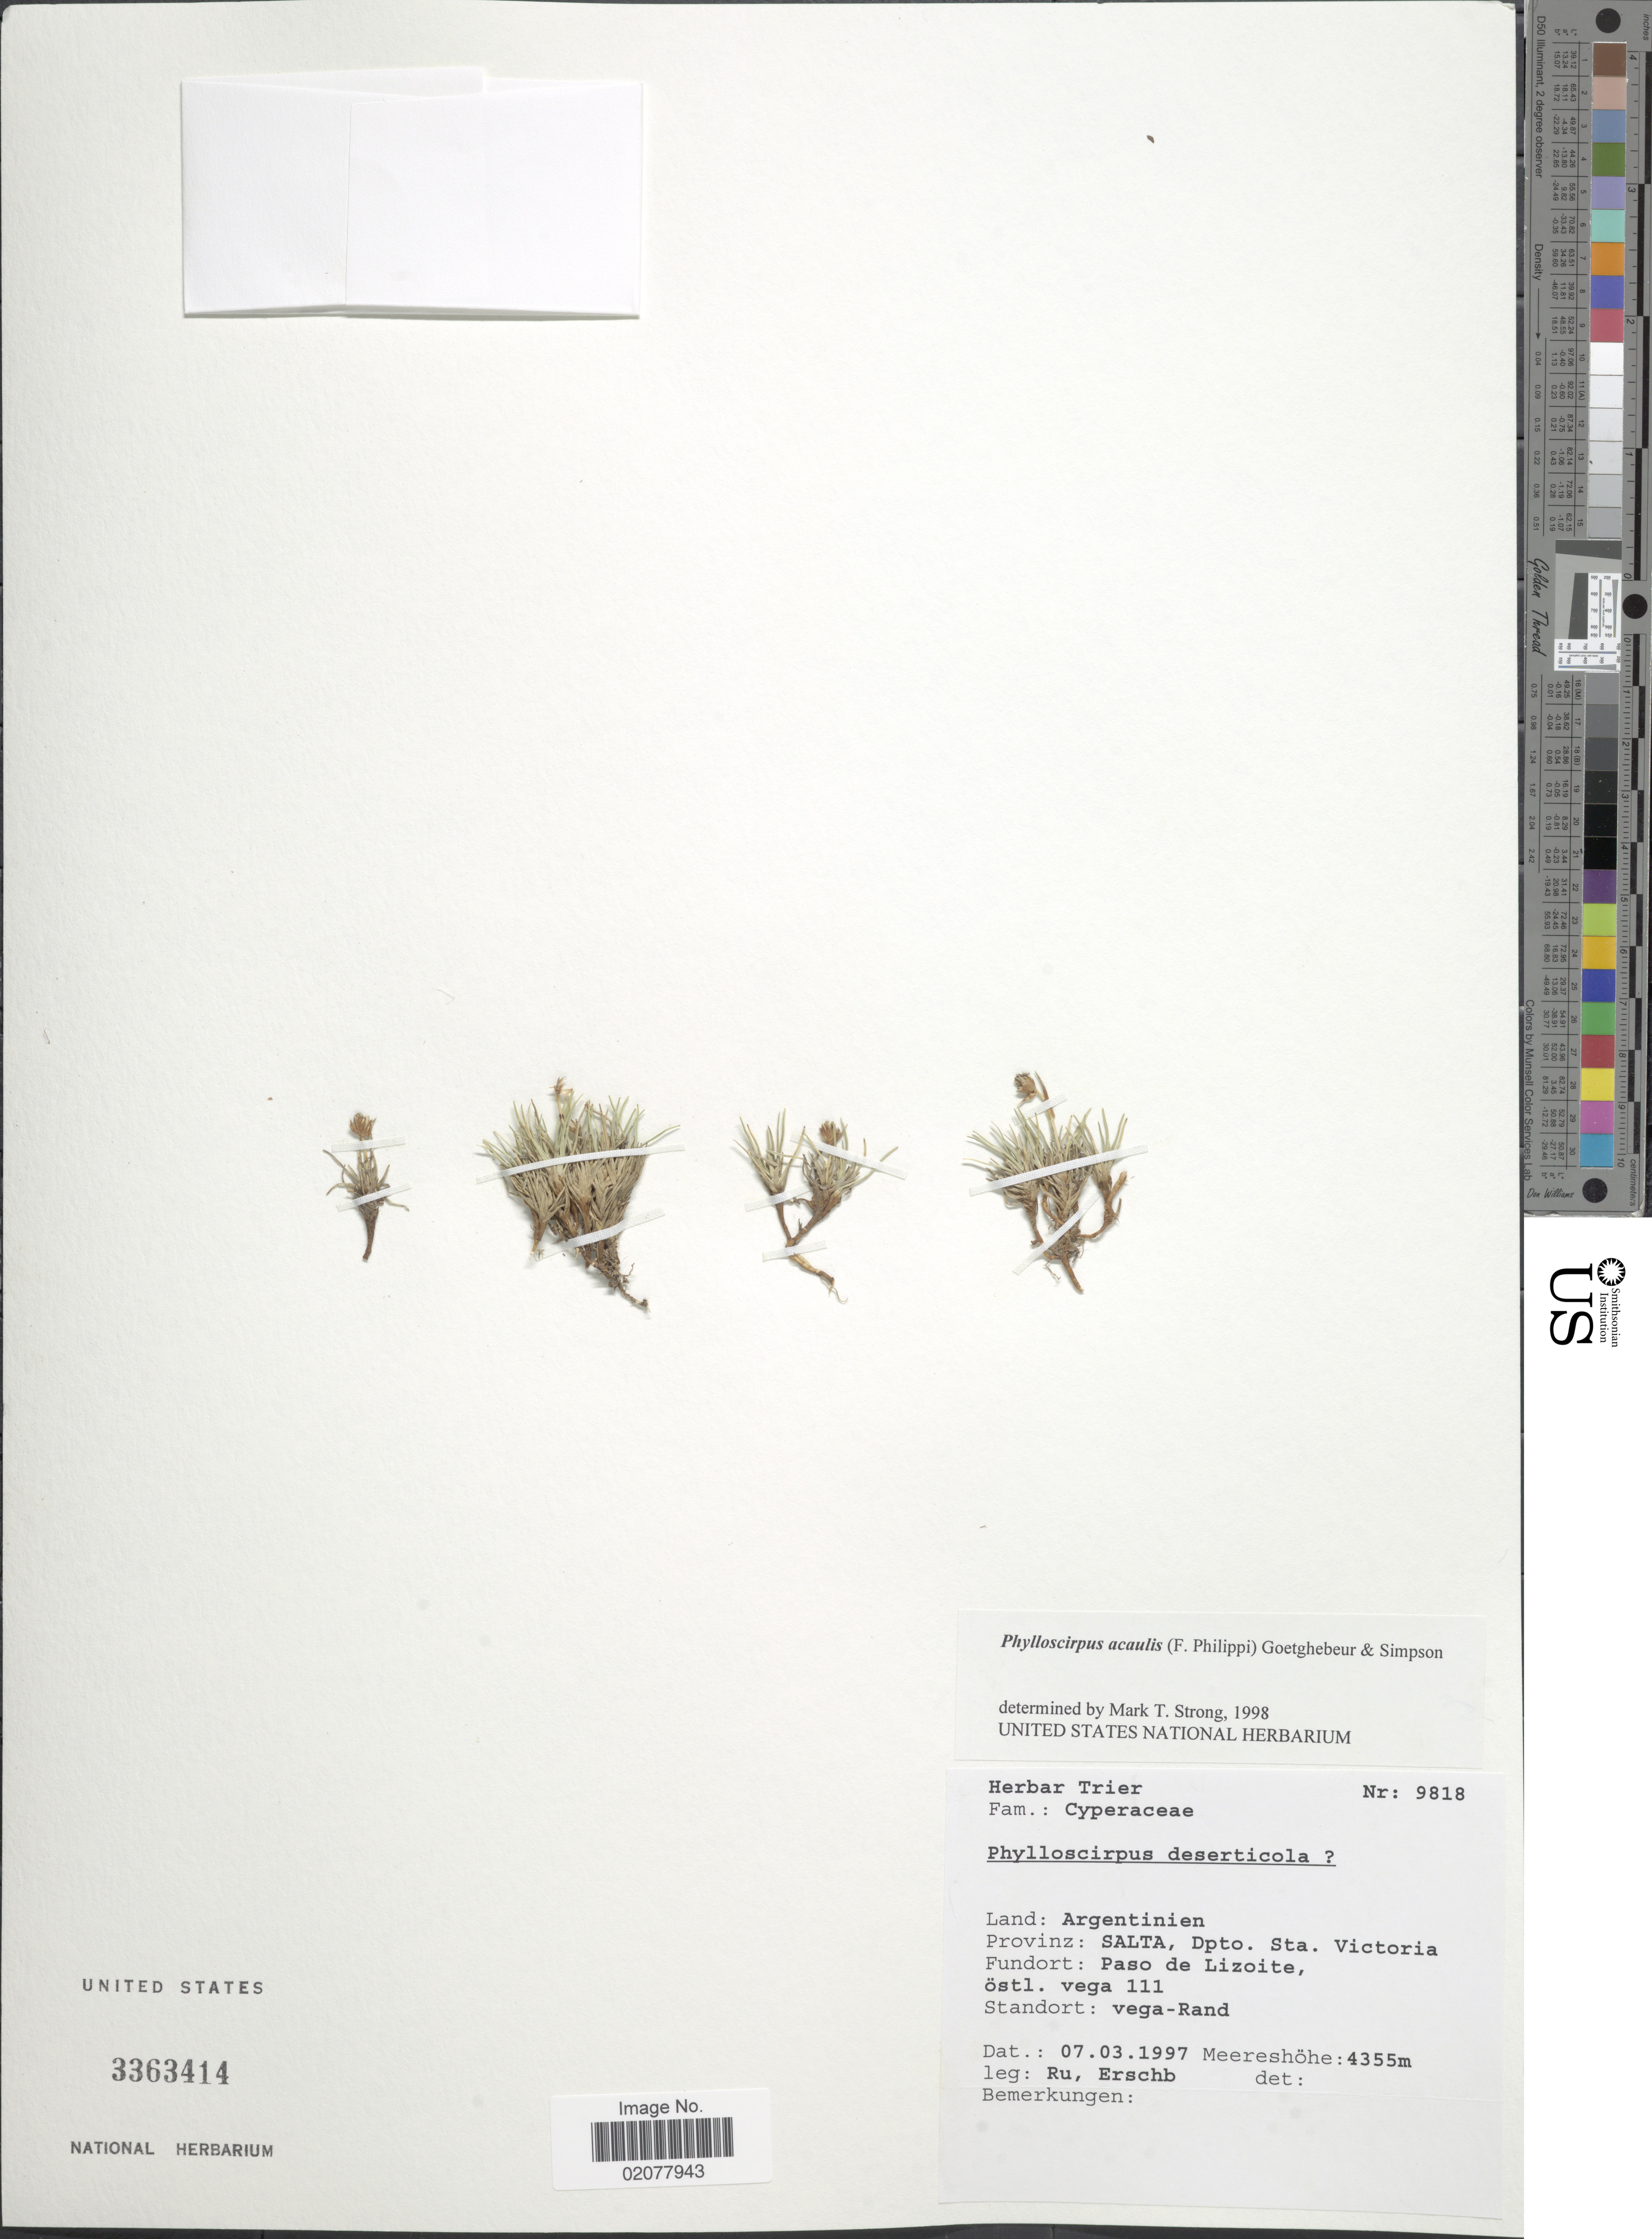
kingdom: Plantae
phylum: Tracheophyta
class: Liliopsida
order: Poales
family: Cyperaceae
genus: Phylloscirpus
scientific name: Phylloscirpus acaulis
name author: (Phil.) Goetgh. & D.A. Simpson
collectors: R. Erschb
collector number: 9818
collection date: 1997-03-07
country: Argentina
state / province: Salta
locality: Argentinien. Provinz: Salta, Dpto. Sta. Victoria. Paso de Lizoite, östl. vega 111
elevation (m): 4355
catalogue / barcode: US 3363414